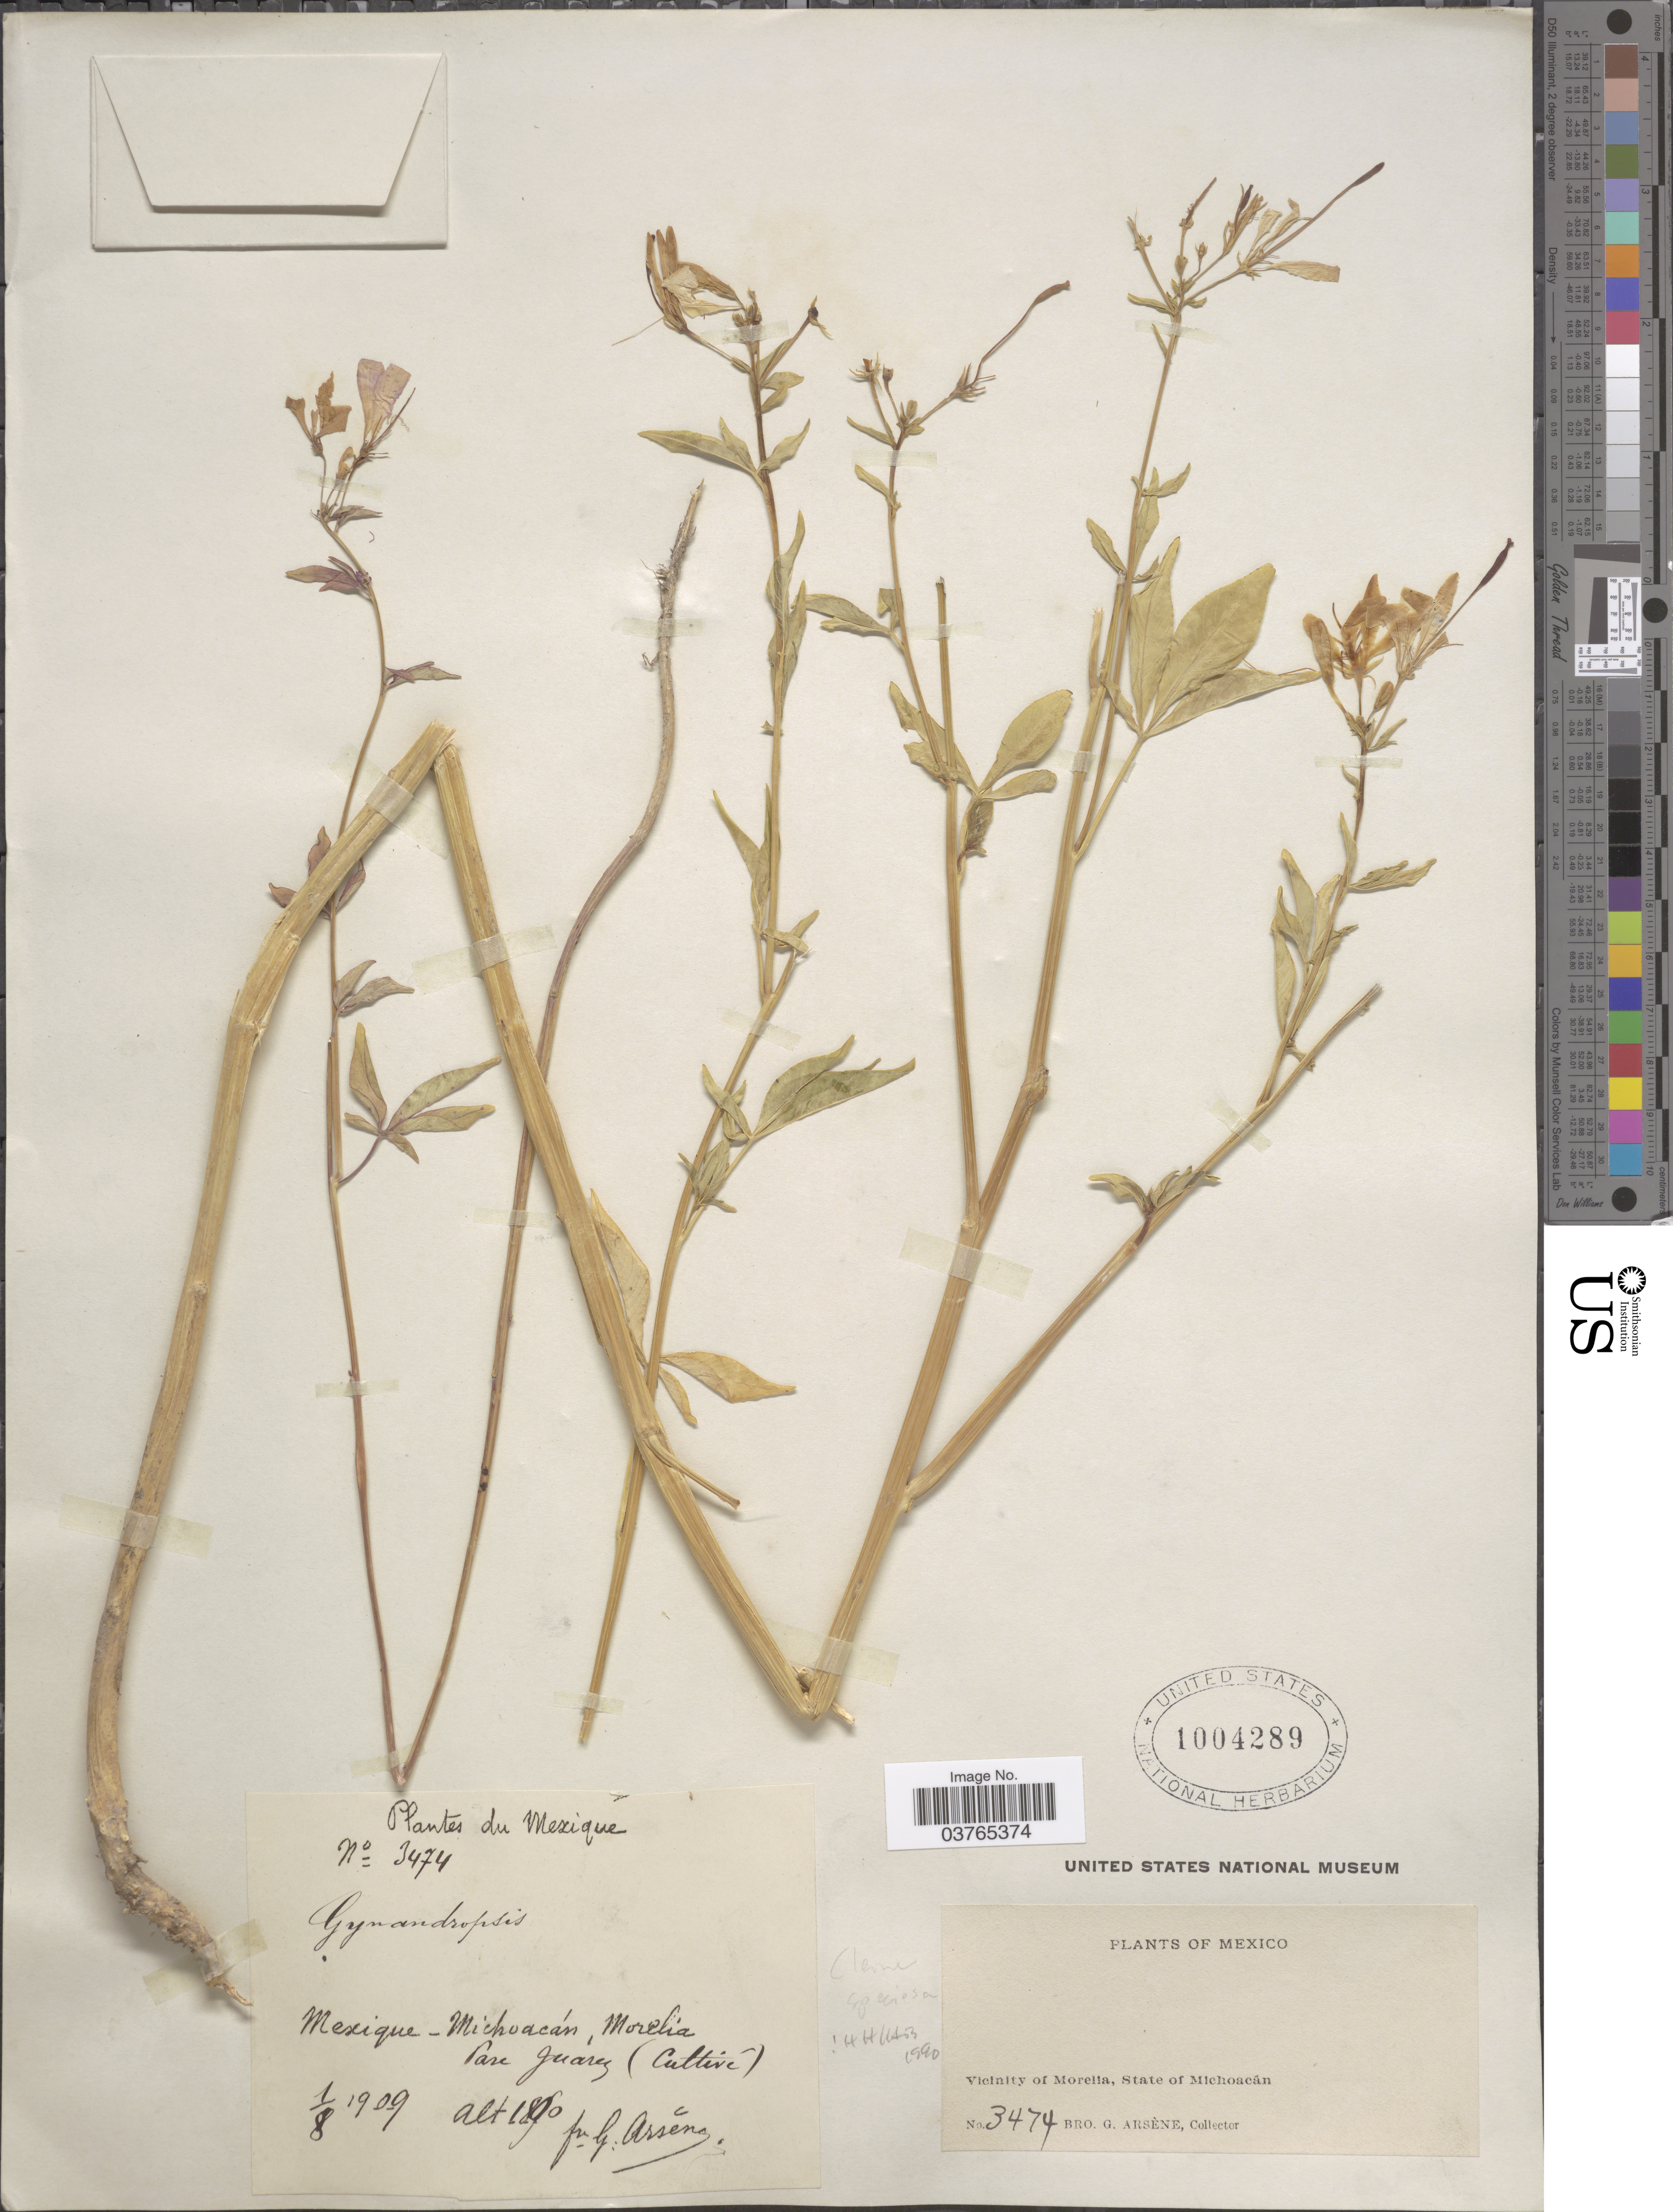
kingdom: Plantae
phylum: Tracheophyta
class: Magnoliopsida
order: Brassicales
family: Cleomaceae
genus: Cleoserrata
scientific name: Cleoserrata speciosa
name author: (Raf.) Iltis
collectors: Bro. G. Arsène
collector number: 3474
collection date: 1909-08-01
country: Mexico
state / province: Michoacán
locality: Mexique. Vicinity of Morelia.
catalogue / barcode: US 1004289